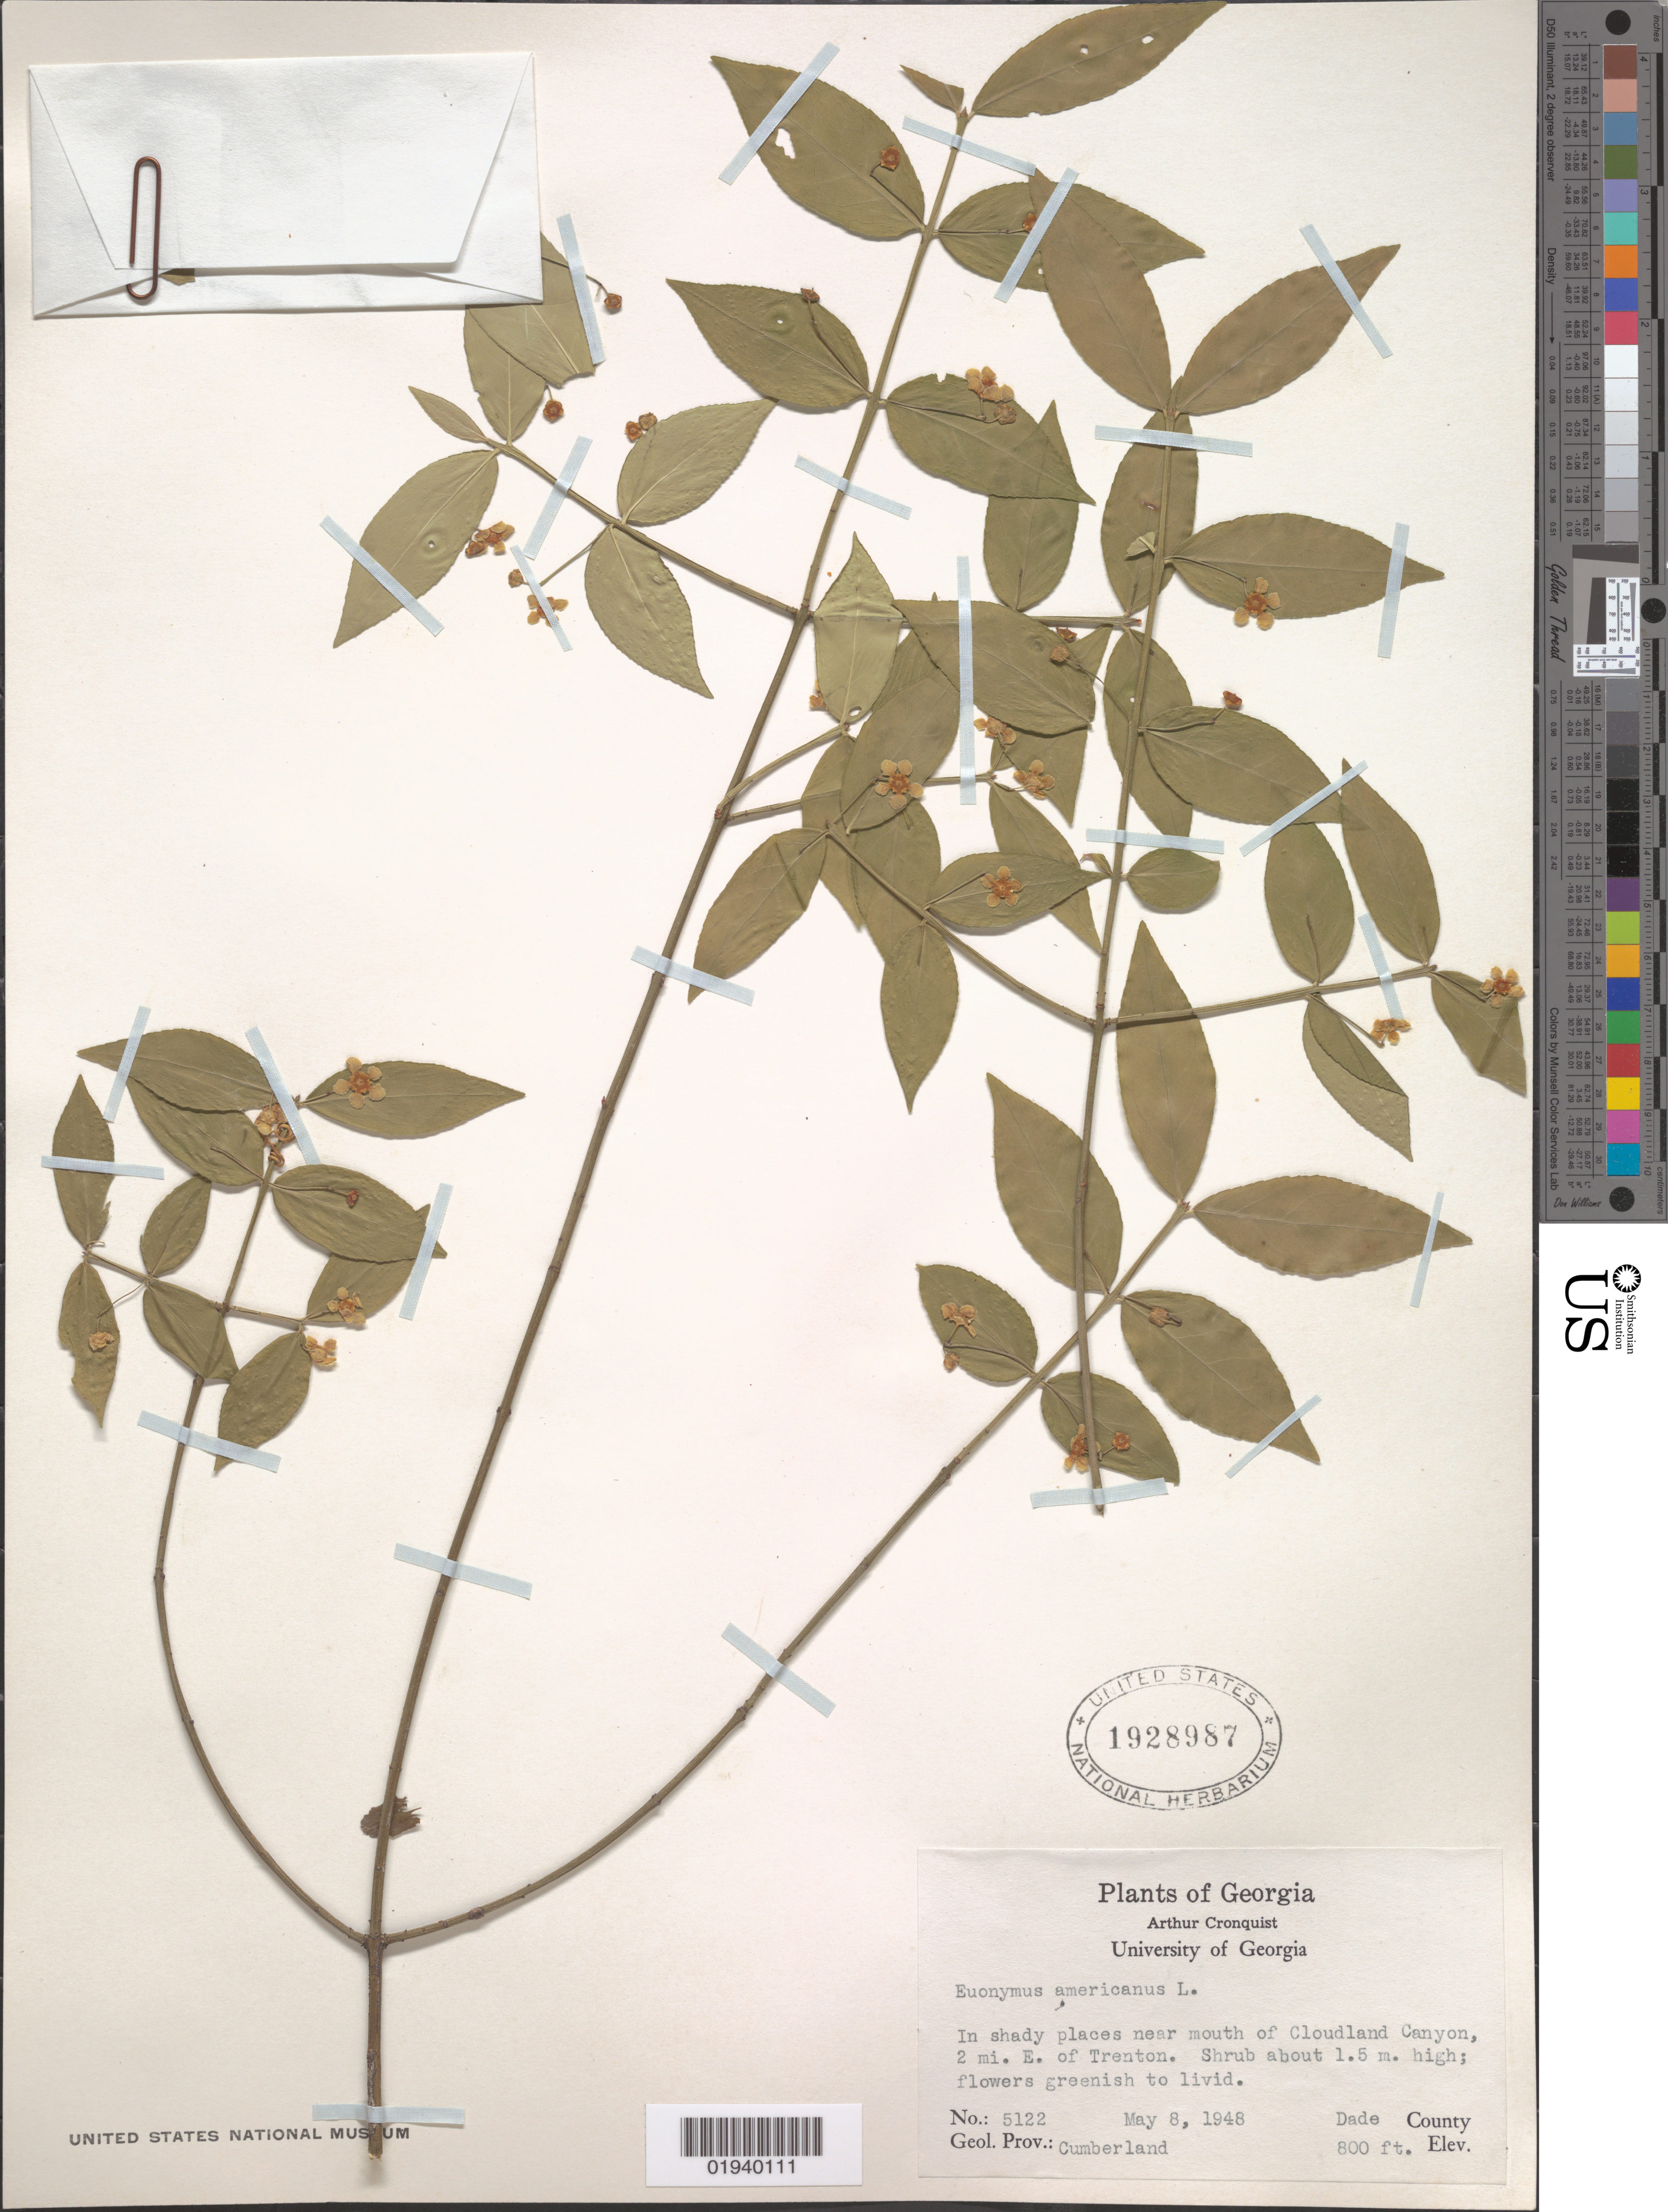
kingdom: Plantae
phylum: Tracheophyta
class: Magnoliopsida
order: Celastrales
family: Celastraceae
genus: Euonymus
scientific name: Euonymus americanus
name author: L.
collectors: A. J. Cronquist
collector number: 5122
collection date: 1948-05-08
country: United States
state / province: Georgia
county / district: Dade Co.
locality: Cloudland Canyon, 2 miles E of Trenton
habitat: In shady places near mouth of canyon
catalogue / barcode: US 1928987